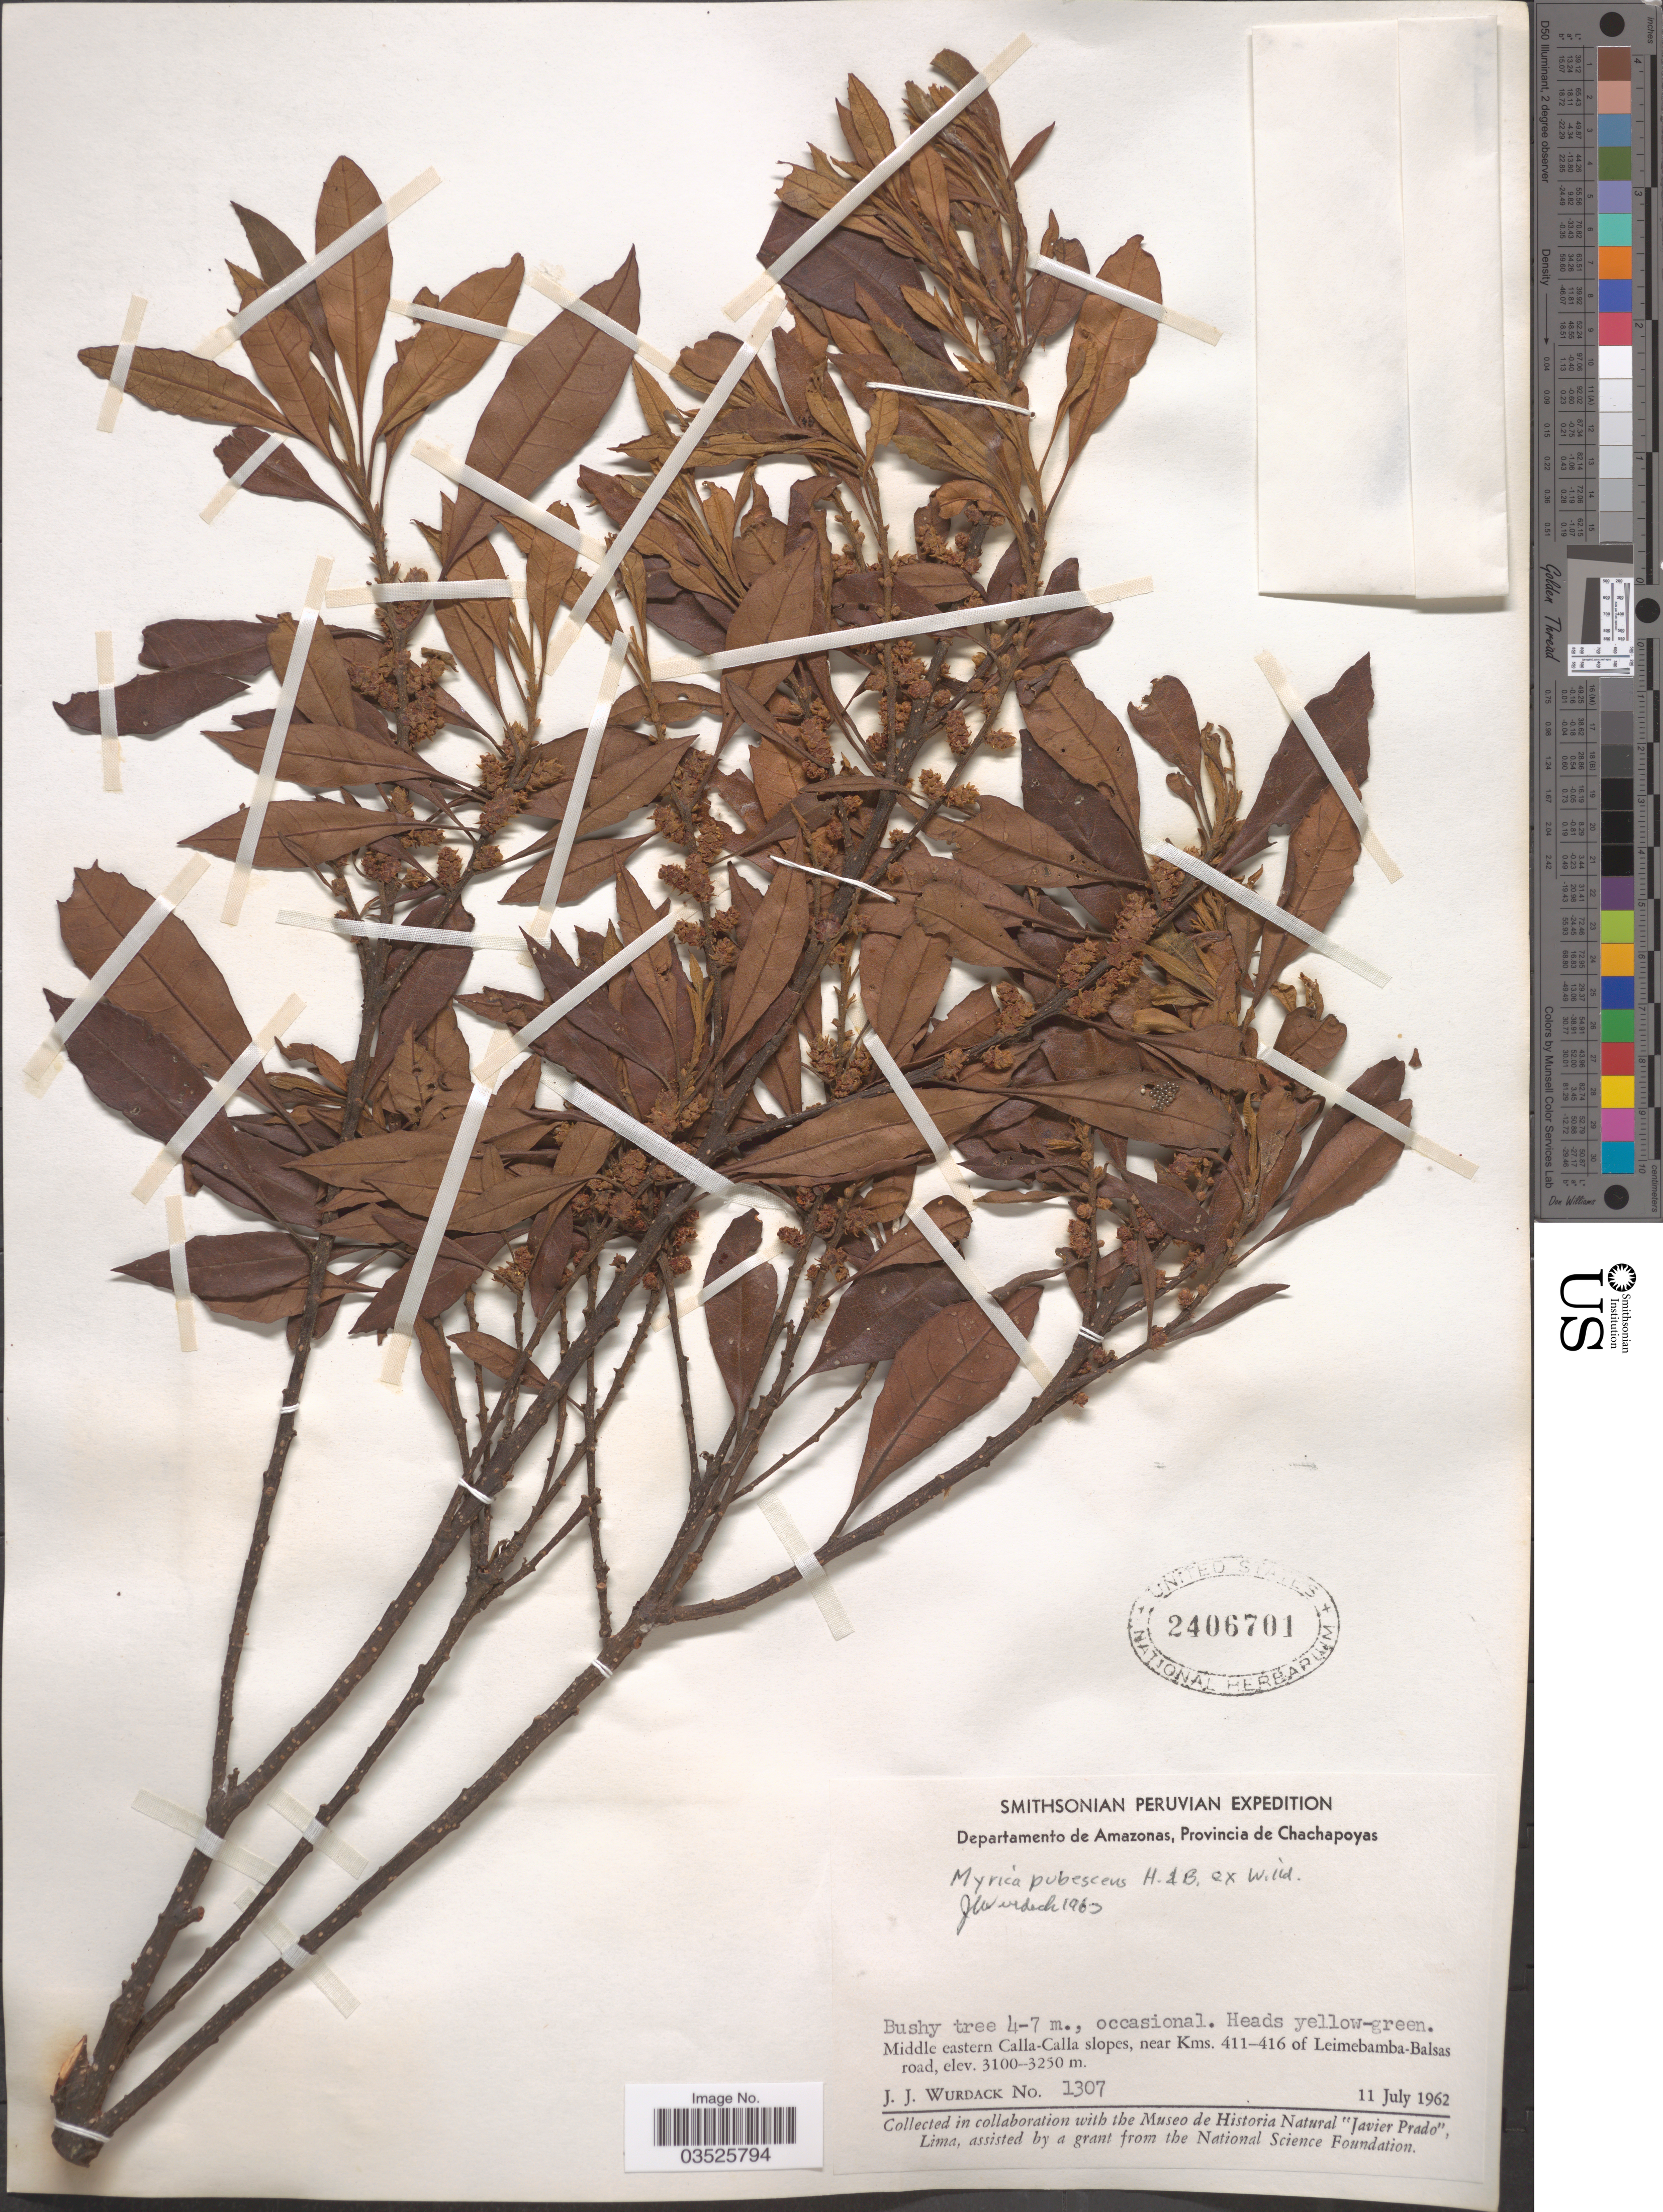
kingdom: Plantae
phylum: Tracheophyta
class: Magnoliopsida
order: Fagales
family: Myricaceae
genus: Myrica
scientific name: Myrica pubescens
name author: Humb. & Bonpl. ex Willd.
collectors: J. J. Wurdack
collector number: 1307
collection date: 1962-07-11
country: Peru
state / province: Amazonas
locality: Departamento de Amazonas, Provincia de Chachapoyas. Middle eastern Calla-Calla slopes, near Kms. 411-416 of Leimebamba-Balsas road.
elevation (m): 3100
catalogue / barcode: US 2406701